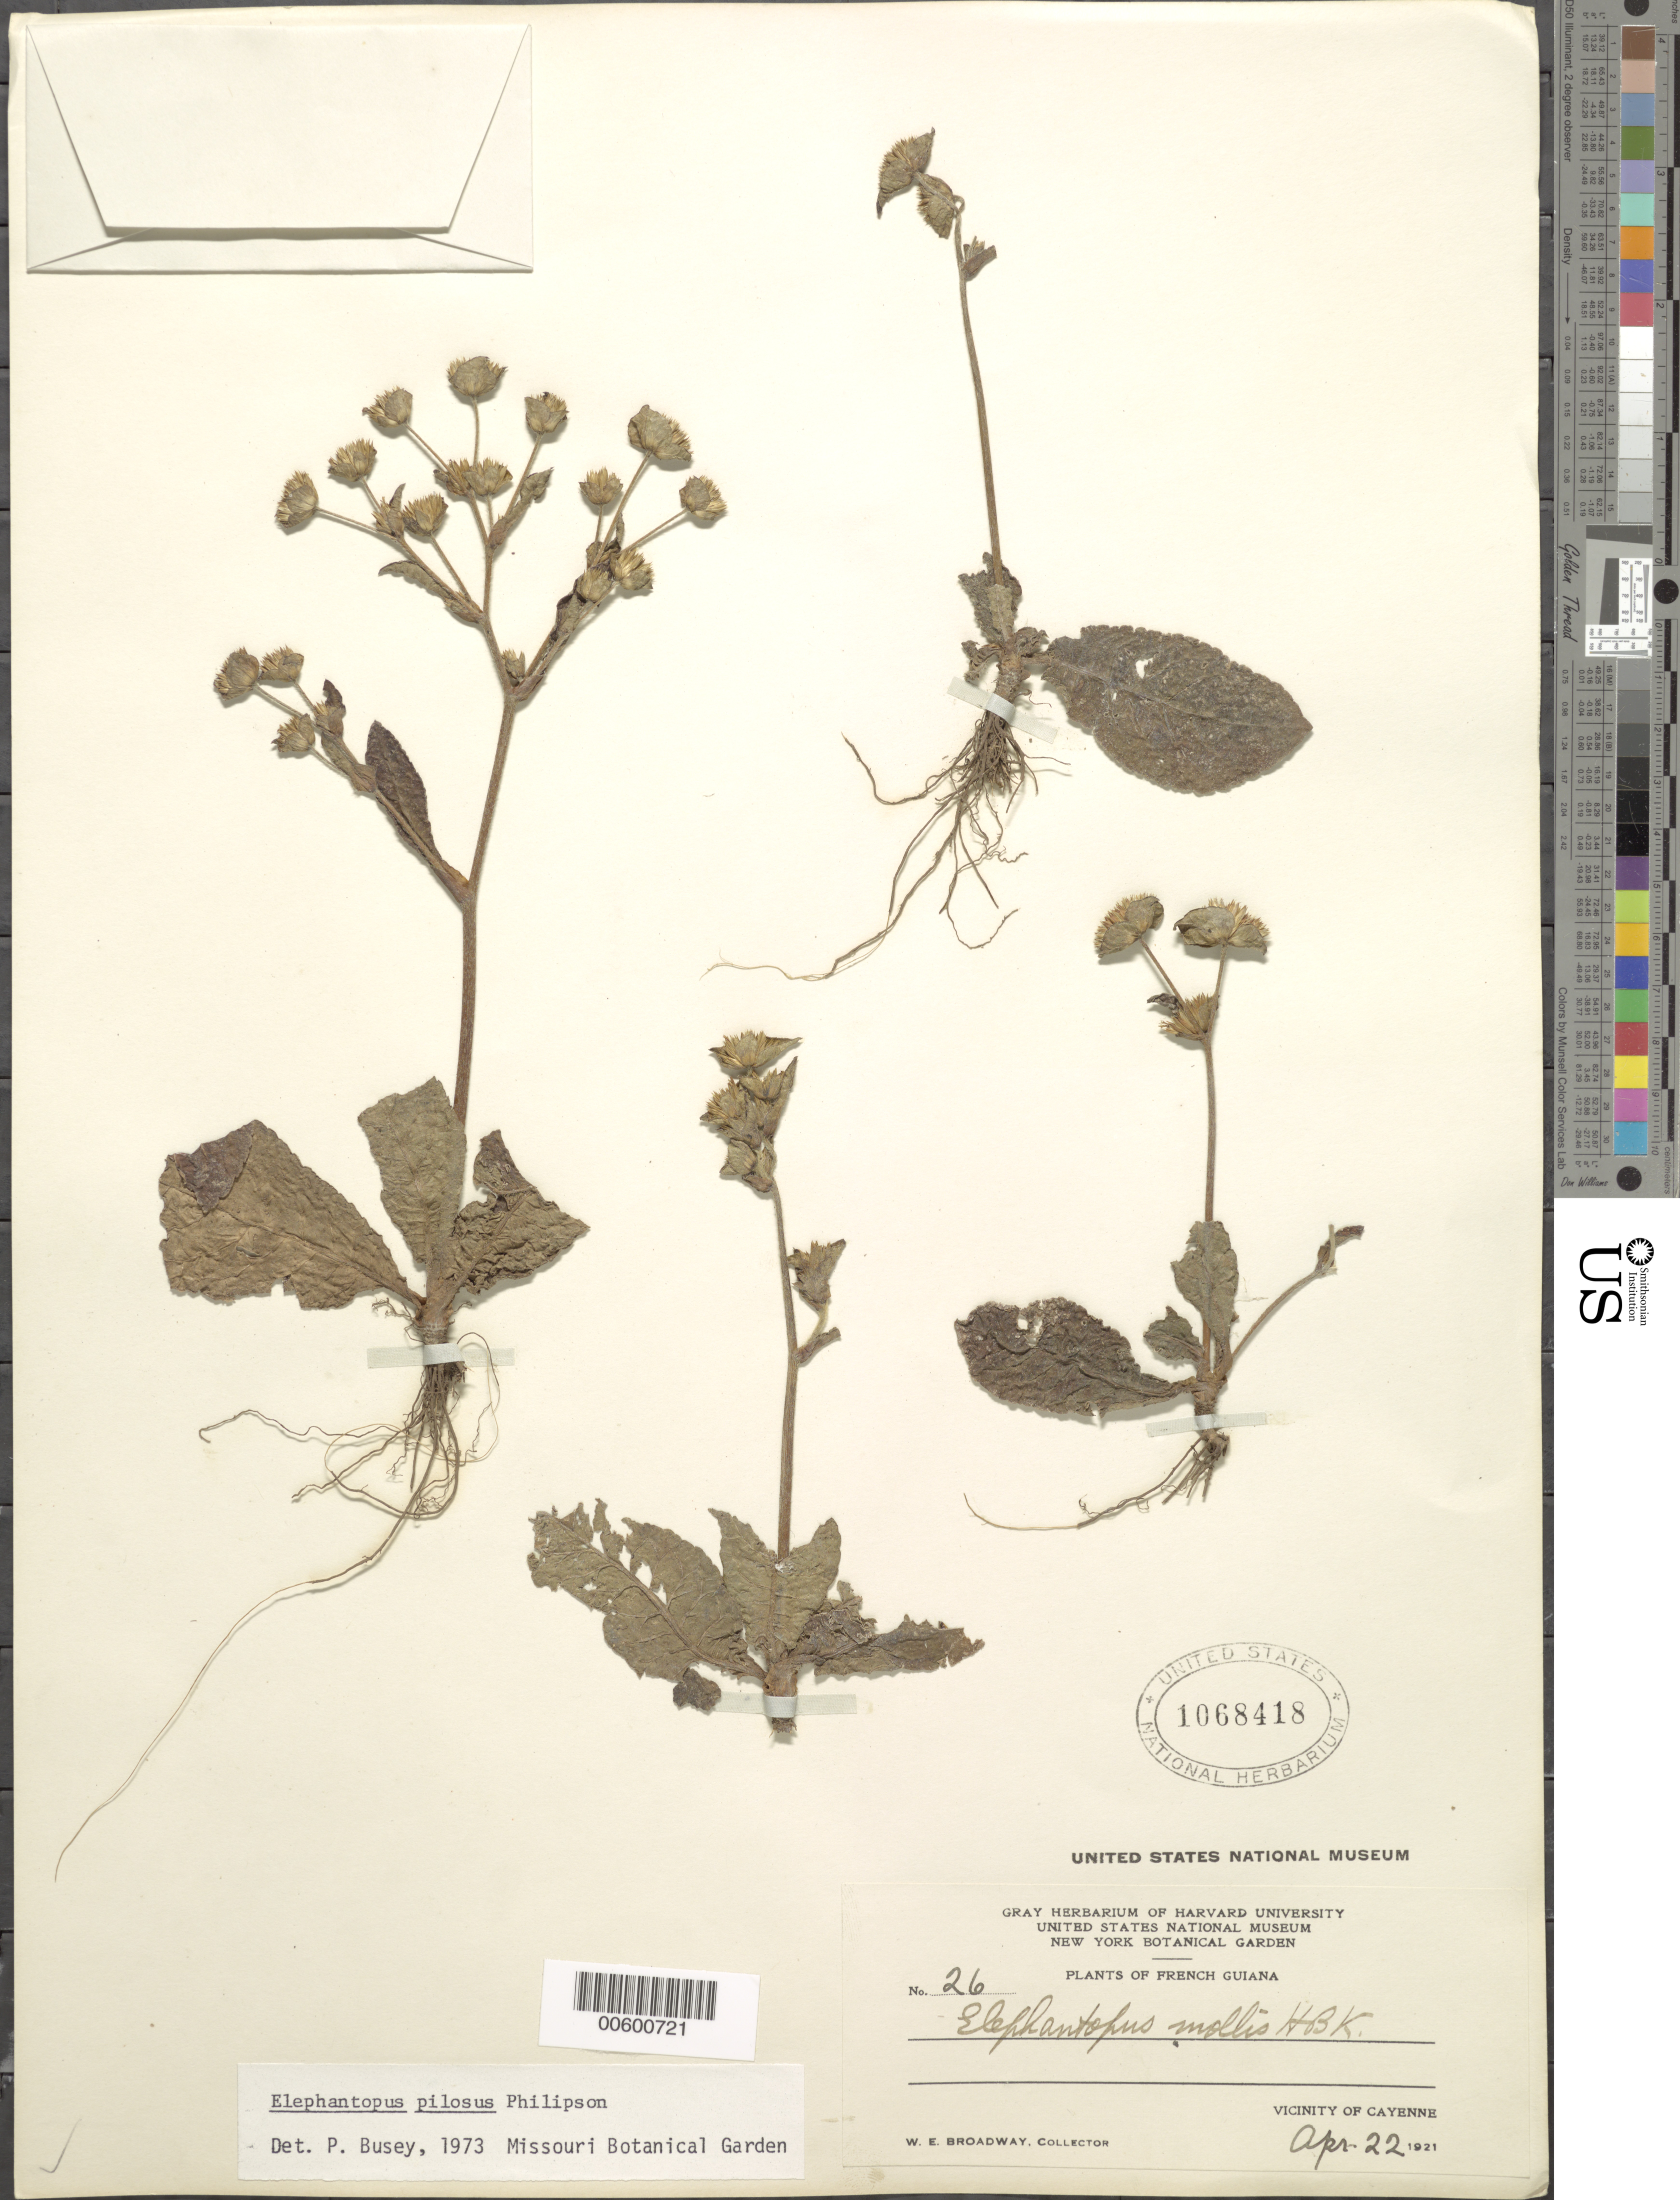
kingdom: Plantae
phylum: Tracheophyta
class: Magnoliopsida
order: Asterales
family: Asteraceae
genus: Elephantopus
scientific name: Elephantopus mollis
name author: Kunth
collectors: W. E. Broadway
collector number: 26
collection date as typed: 22-Apr-21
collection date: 1921-04-22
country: French Guiana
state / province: Cayenne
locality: Cayenne, vic.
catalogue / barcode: US 1068418